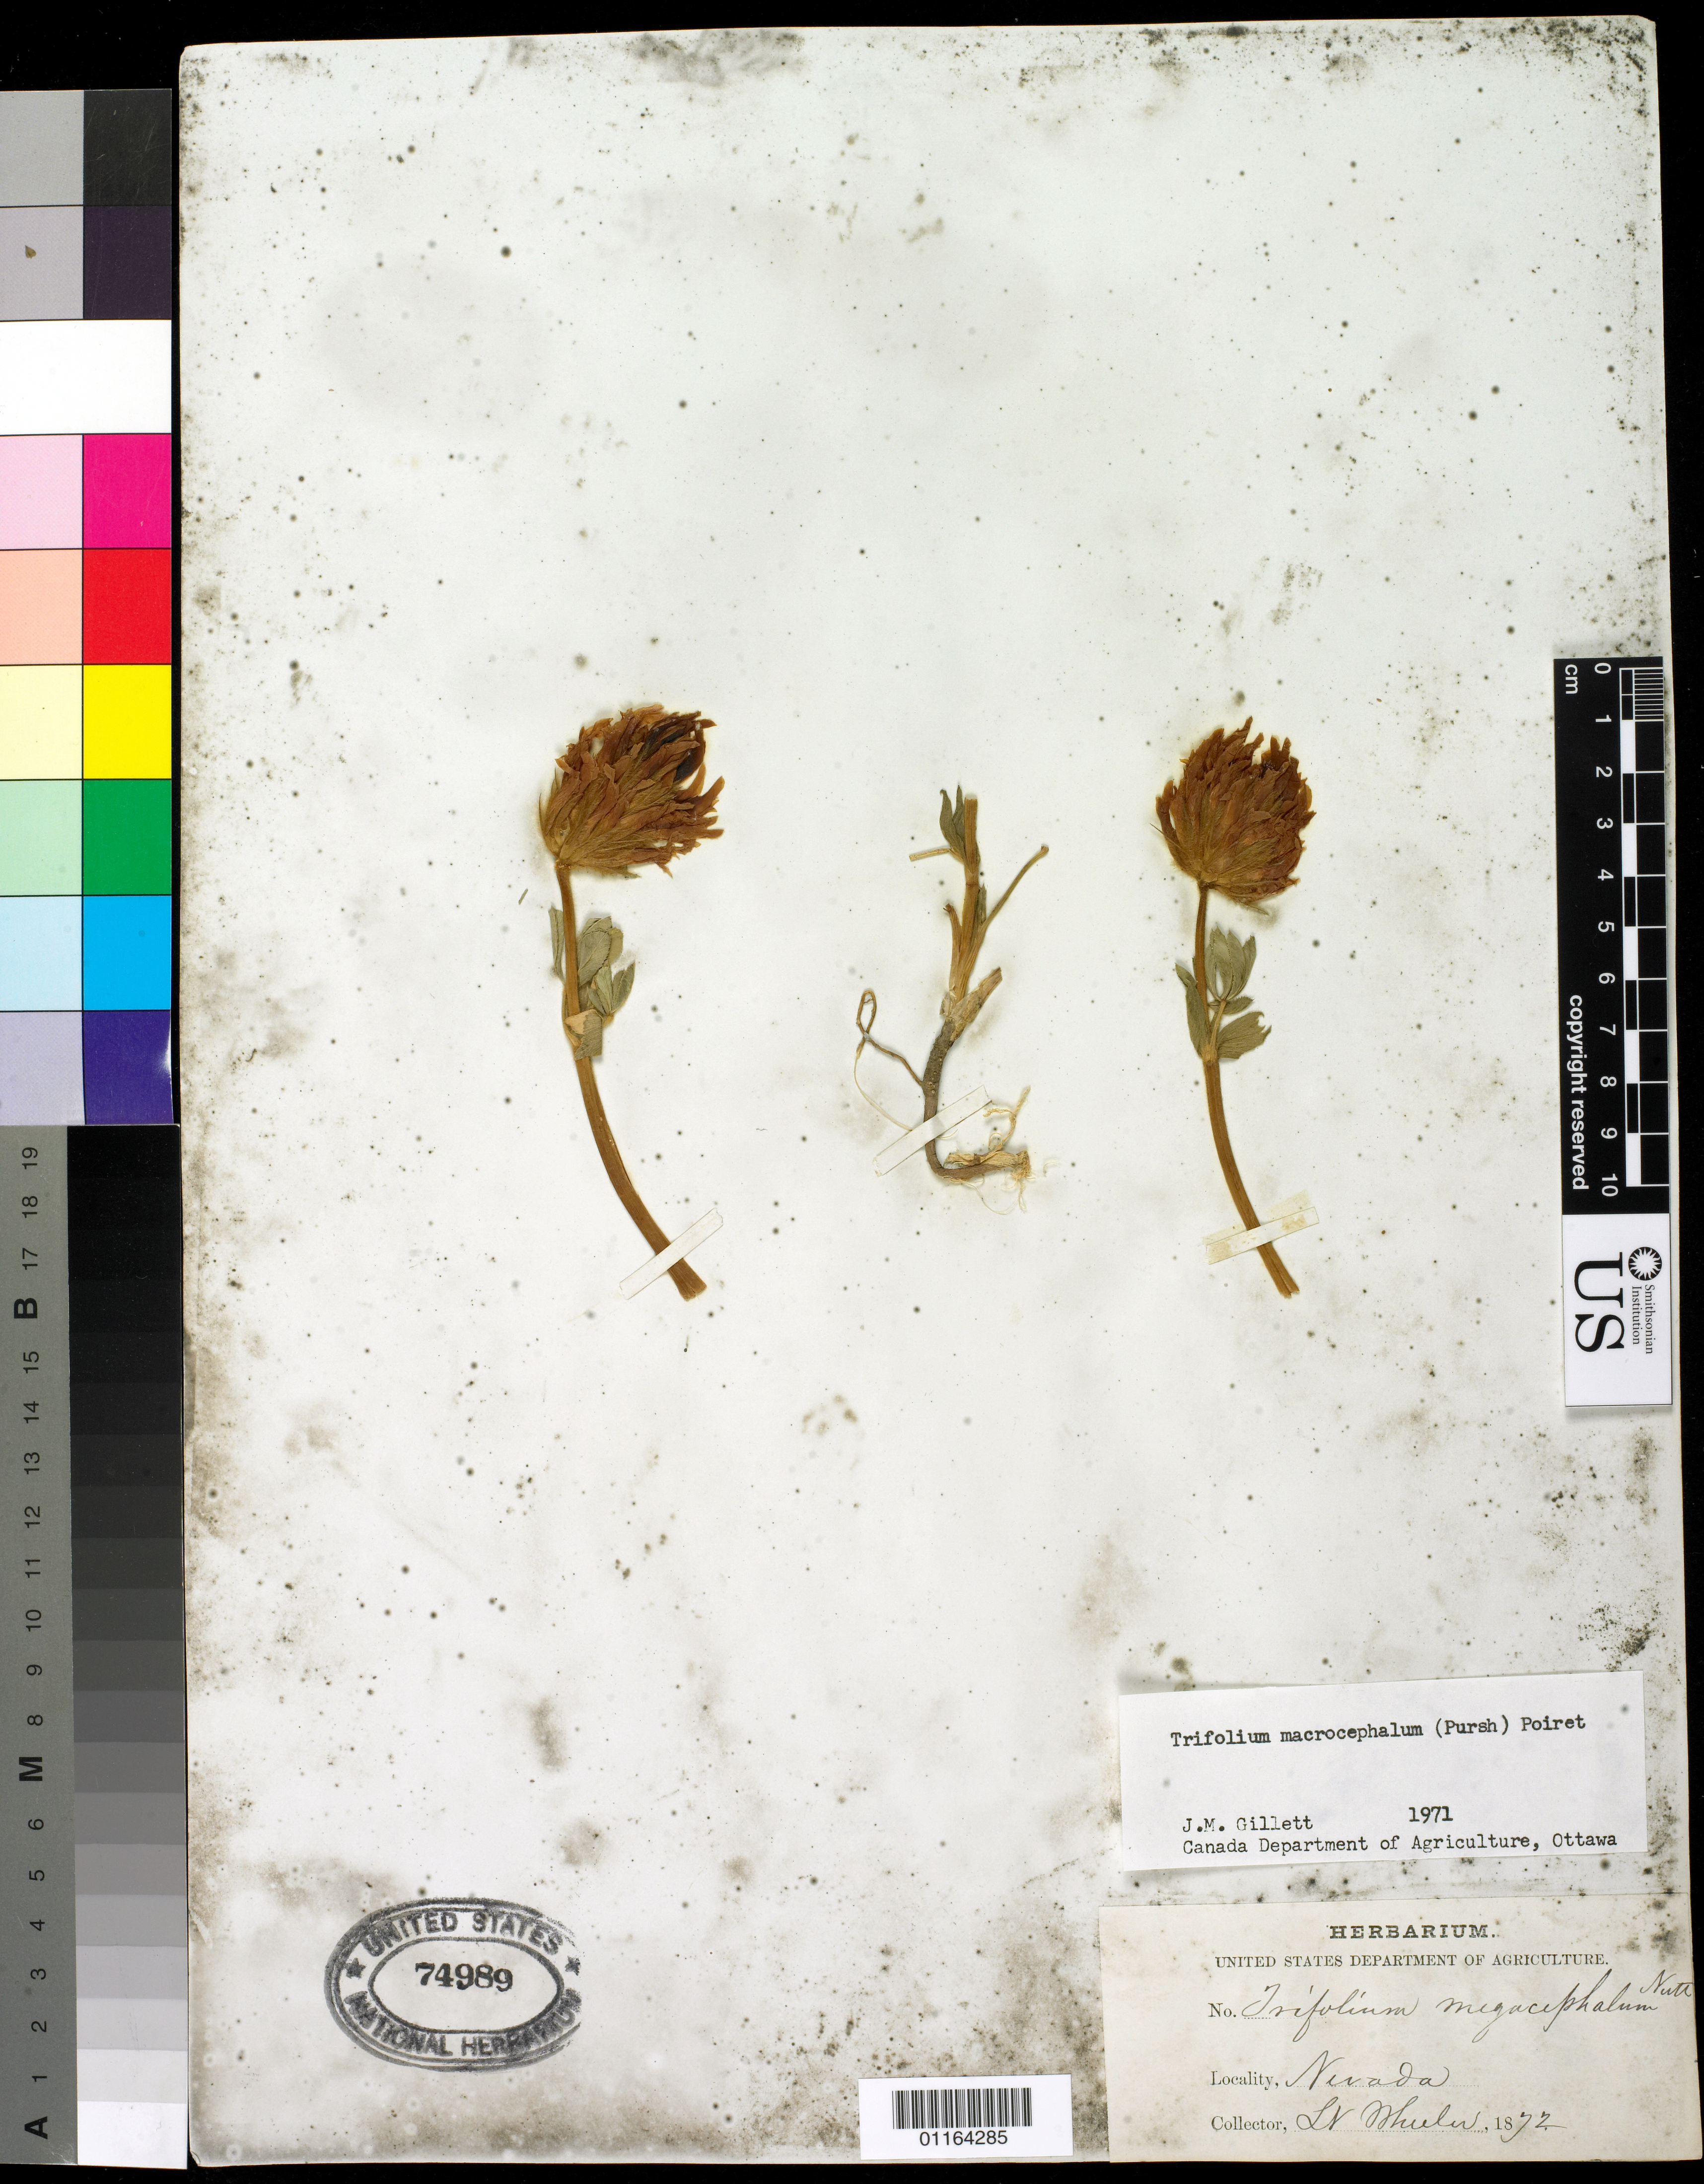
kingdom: Plantae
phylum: Tracheophyta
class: Magnoliopsida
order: Fabales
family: Fabaceae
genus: Trifolium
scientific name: Trifolium macrocephalum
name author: (Pursh) Poir.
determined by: Gillett, J. M.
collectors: -- Wheeler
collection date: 1872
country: United States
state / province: Nevada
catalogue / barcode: US 74989